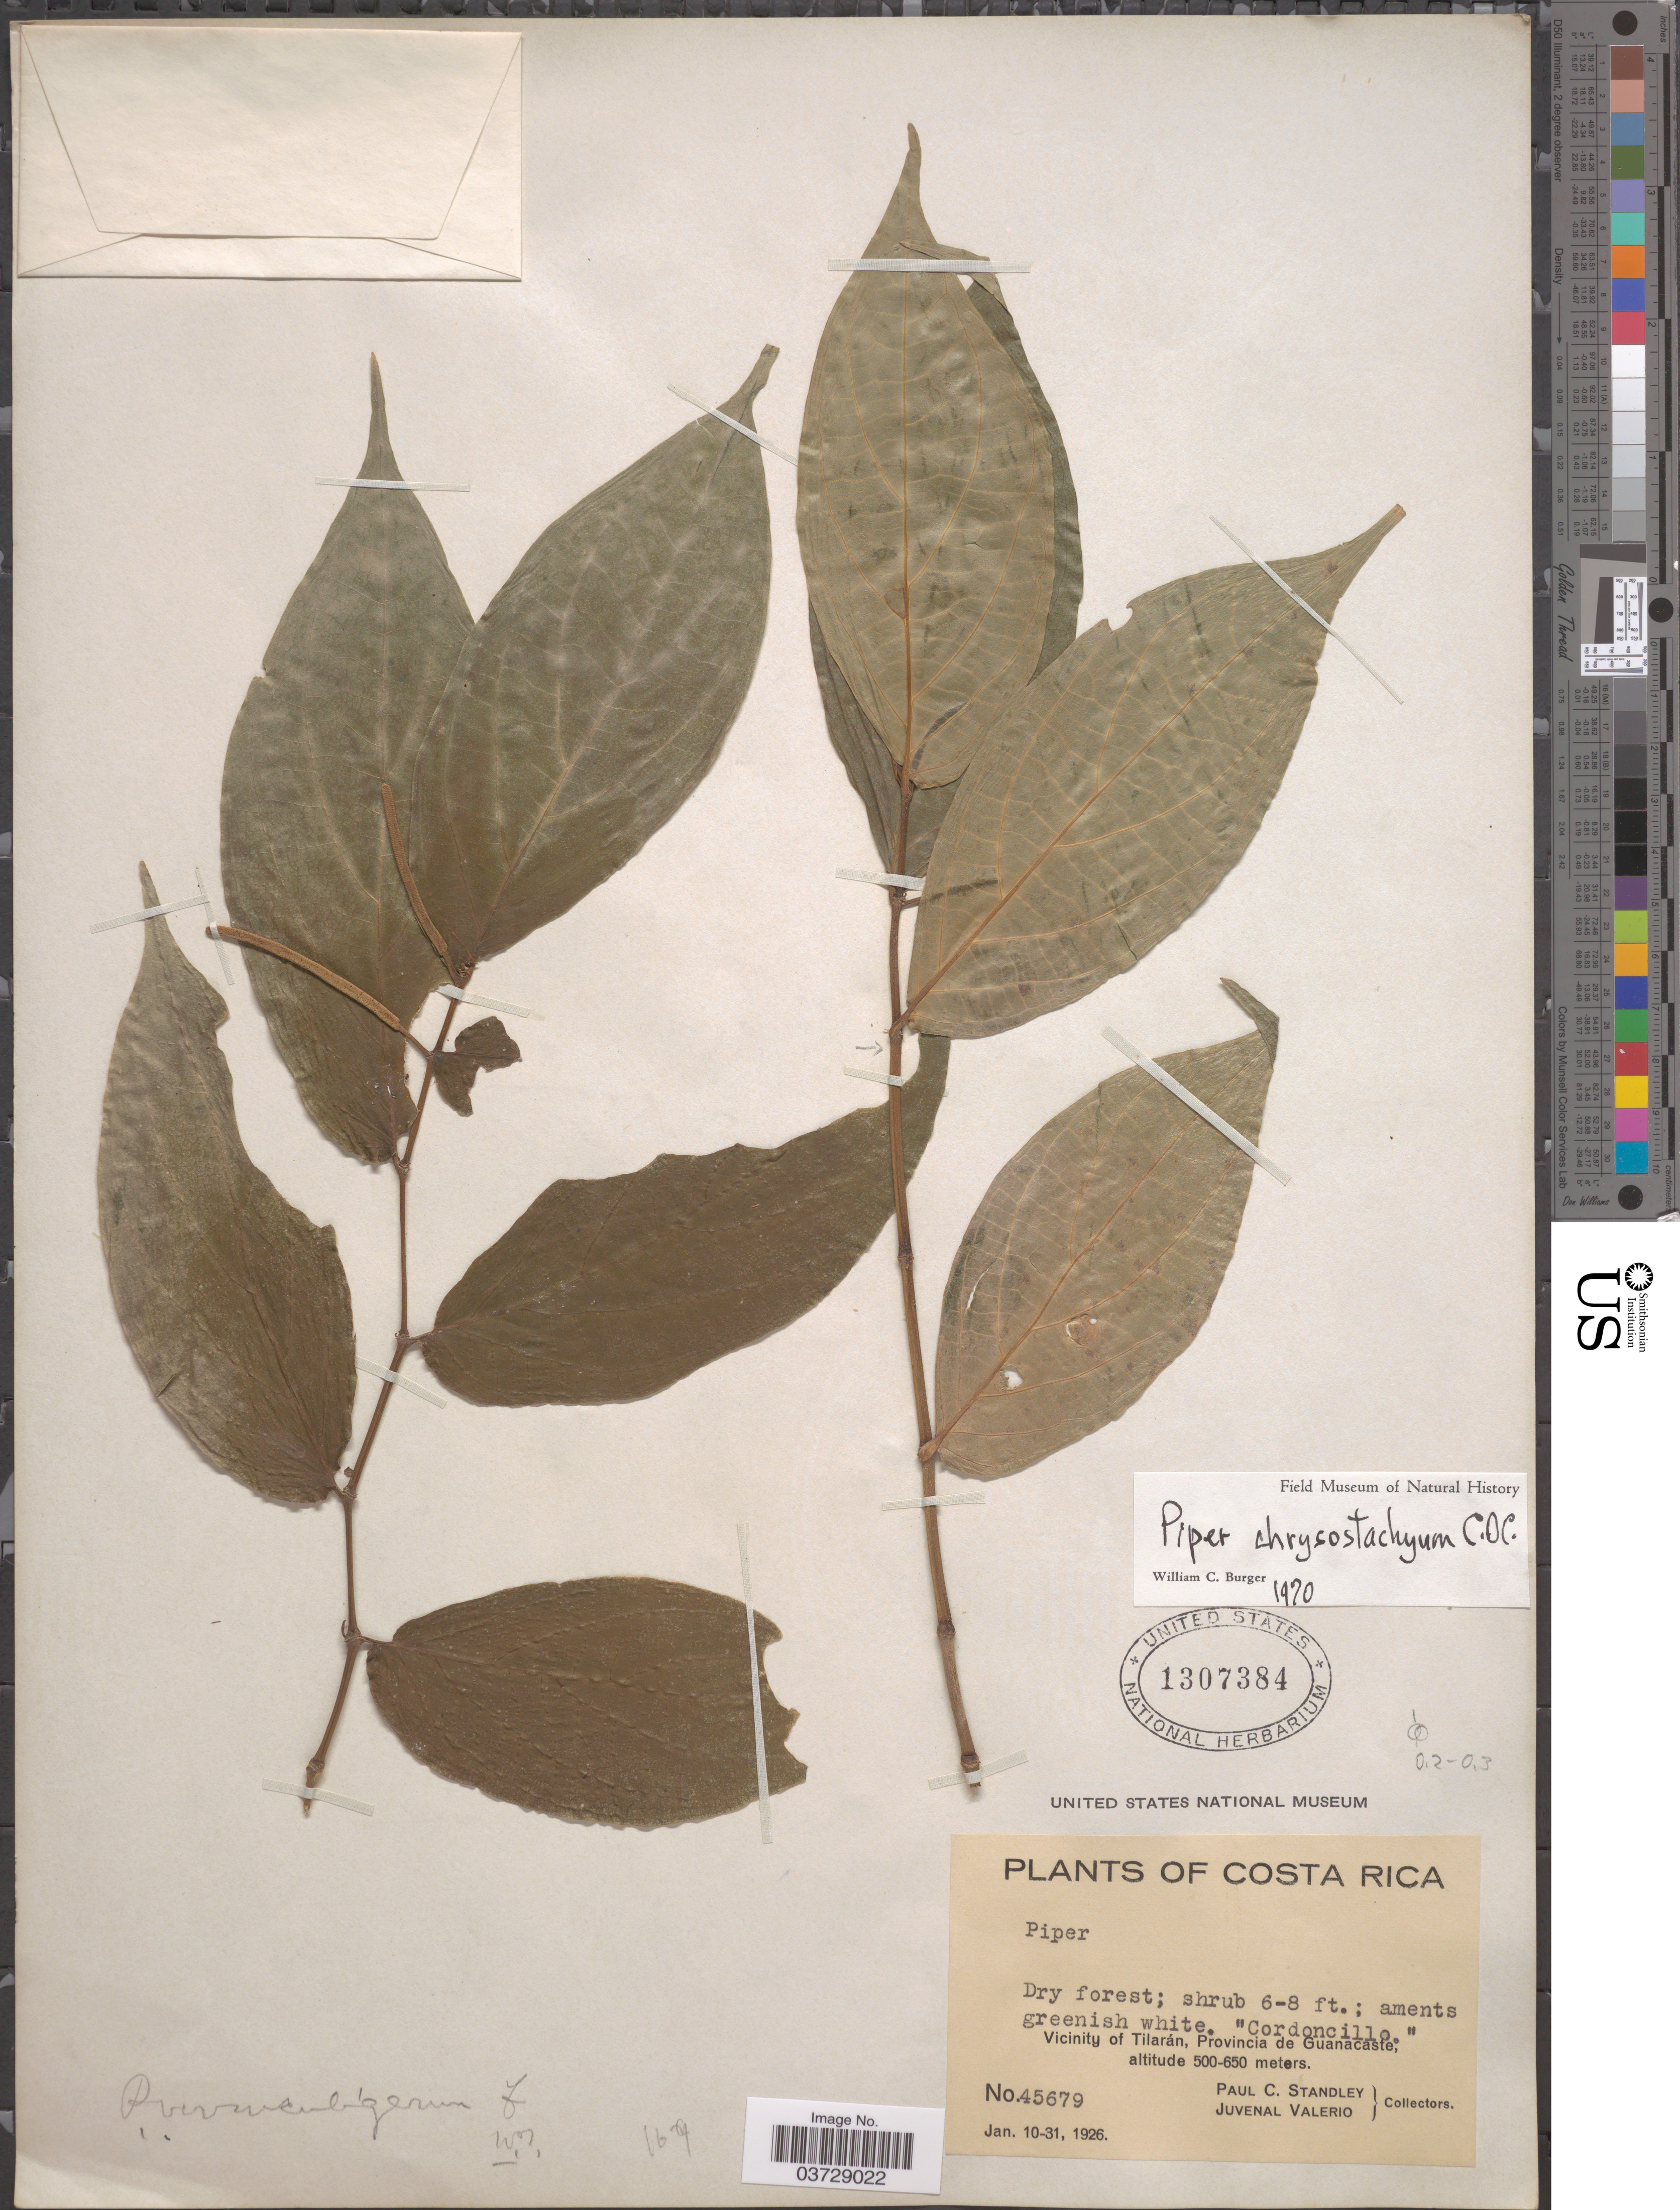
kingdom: Plantae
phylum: Tracheophyta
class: Magnoliopsida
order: Piperales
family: Piperaceae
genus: Piper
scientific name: Piper chrysostachyum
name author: C. DC.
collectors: P. C. Standley & J. Valerio R.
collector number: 45679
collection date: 1926-01-10/1926-01-31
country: Costa Rica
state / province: Guanacaste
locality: Vicinity of Tilarán.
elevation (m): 500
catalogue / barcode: US 1307384